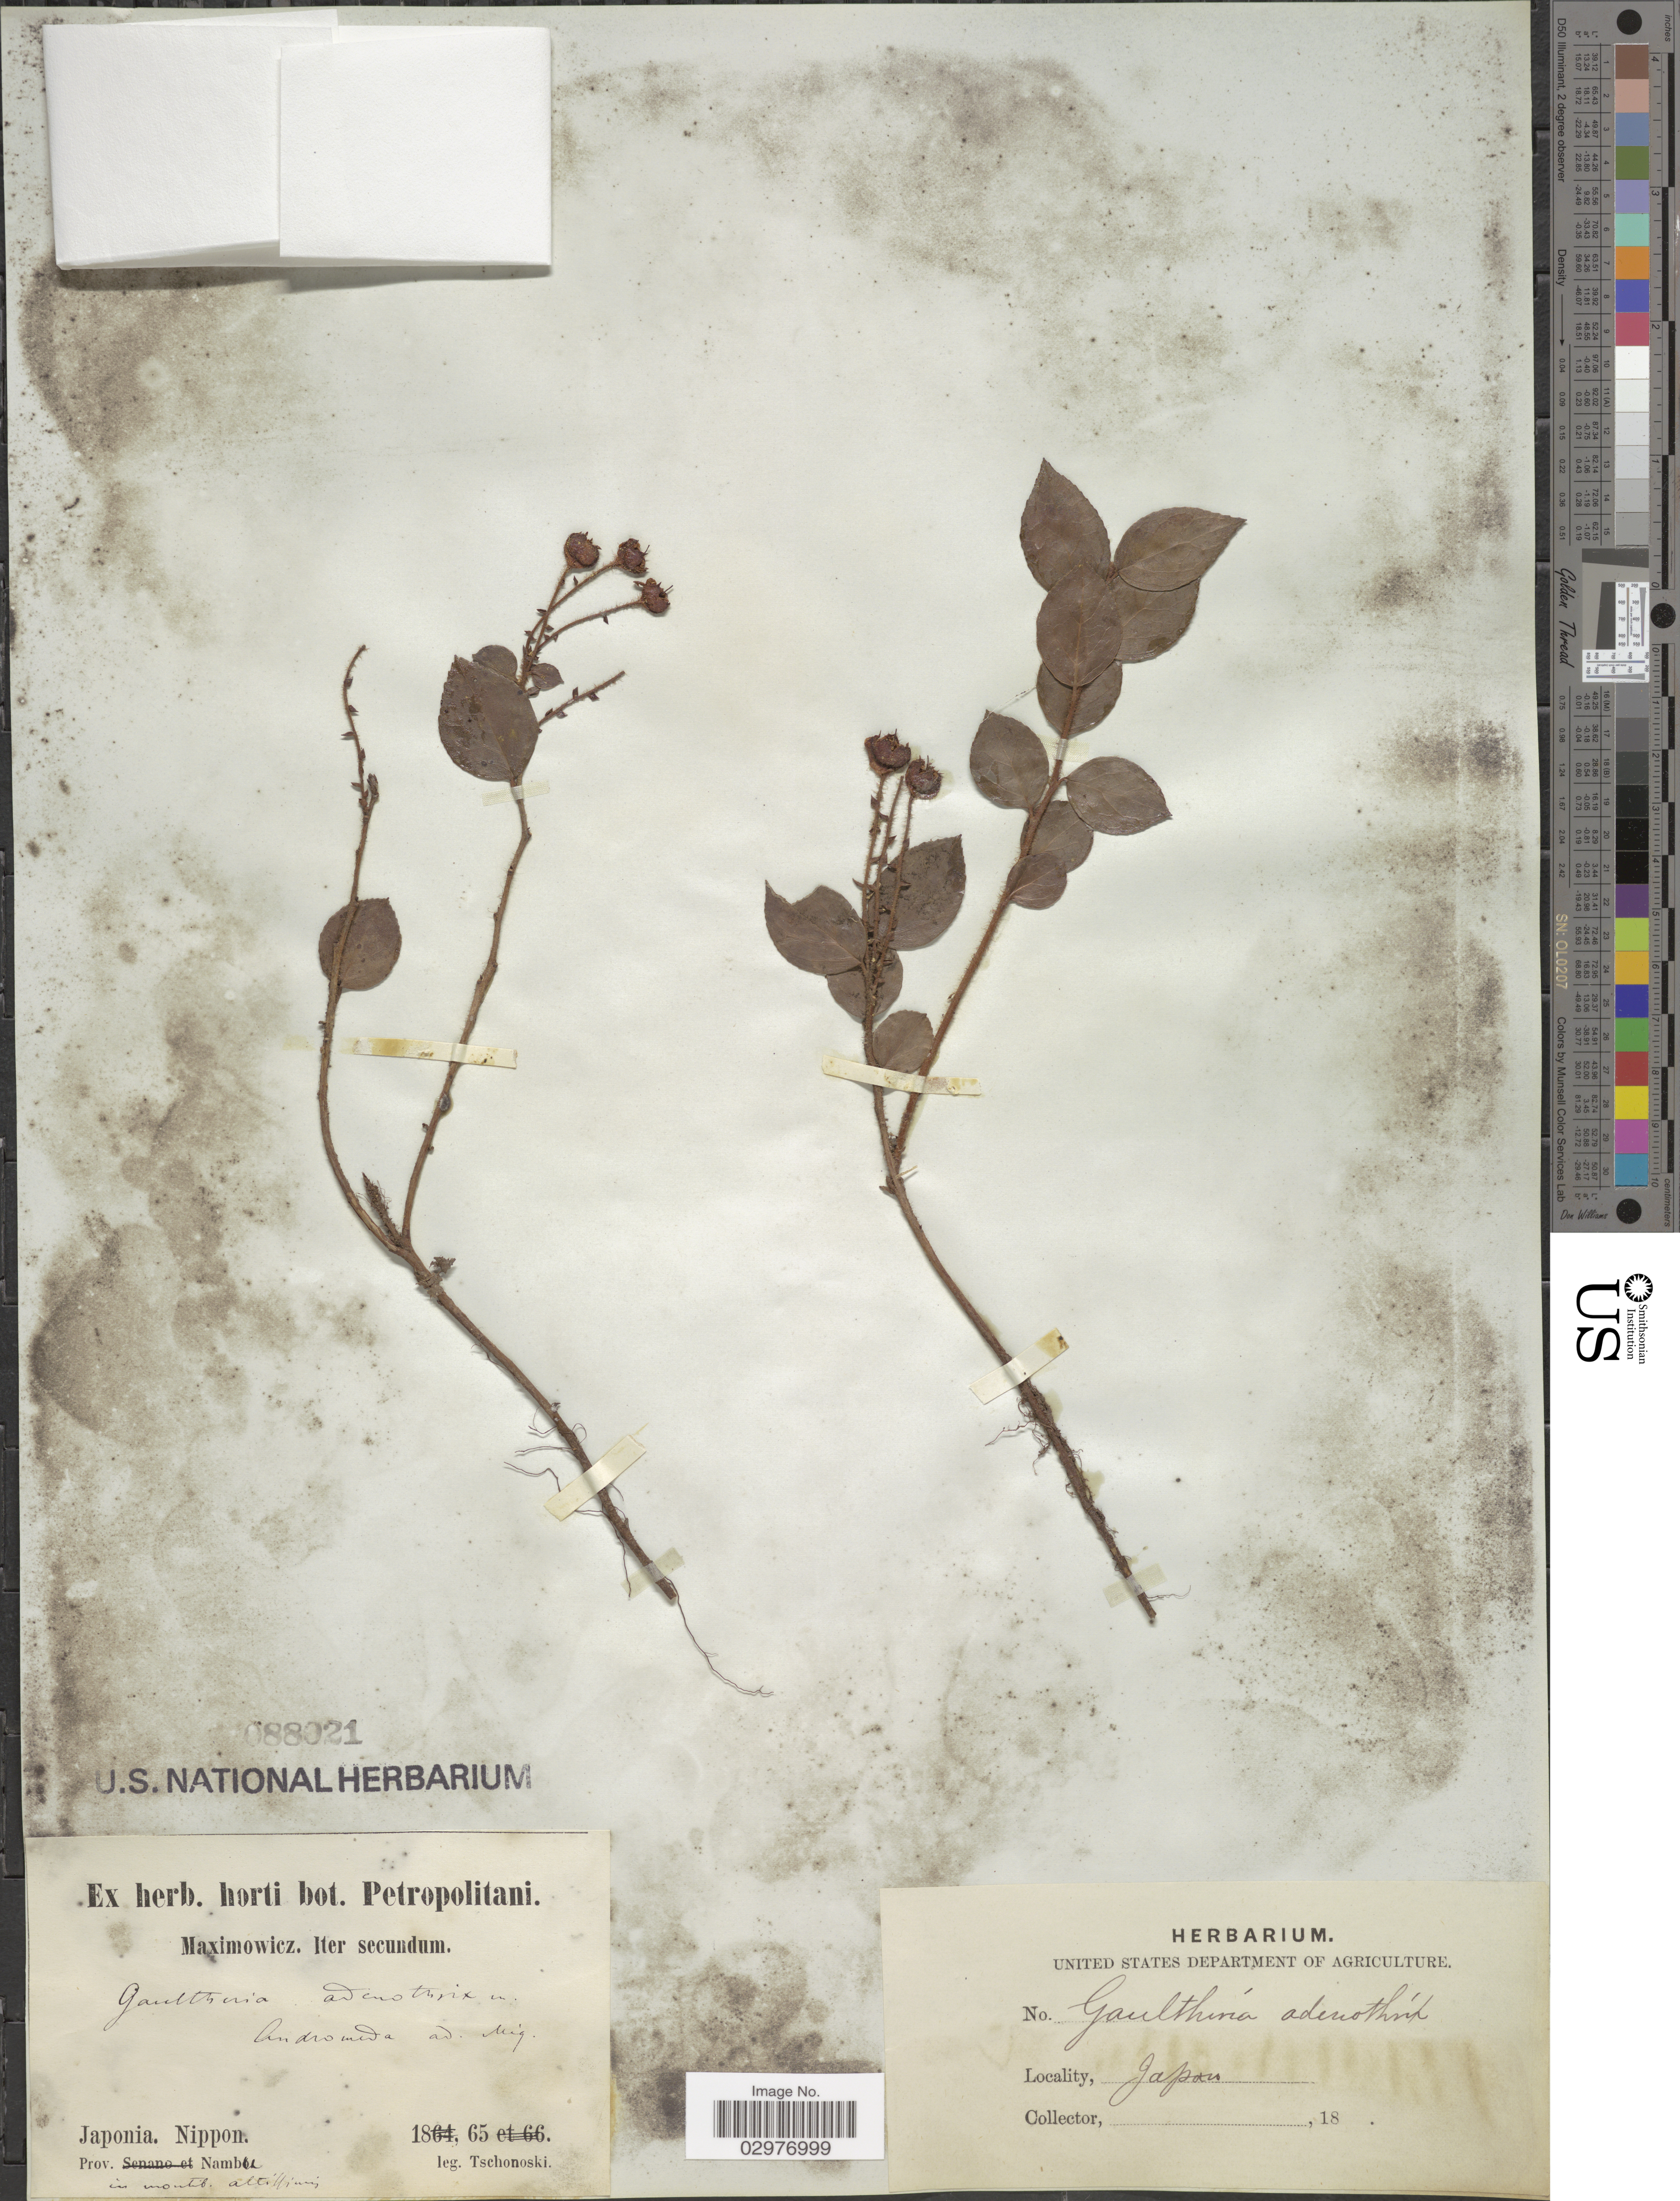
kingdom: Plantae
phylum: Tracheophyta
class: Magnoliopsida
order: Ericales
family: Ericaceae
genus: Gaultheria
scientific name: Gaultheria adenothrix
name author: (Miq.) Maxim.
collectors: -. Tschonoski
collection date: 1865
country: Japan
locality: Nippon. Prov. Nambu.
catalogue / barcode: US 88021